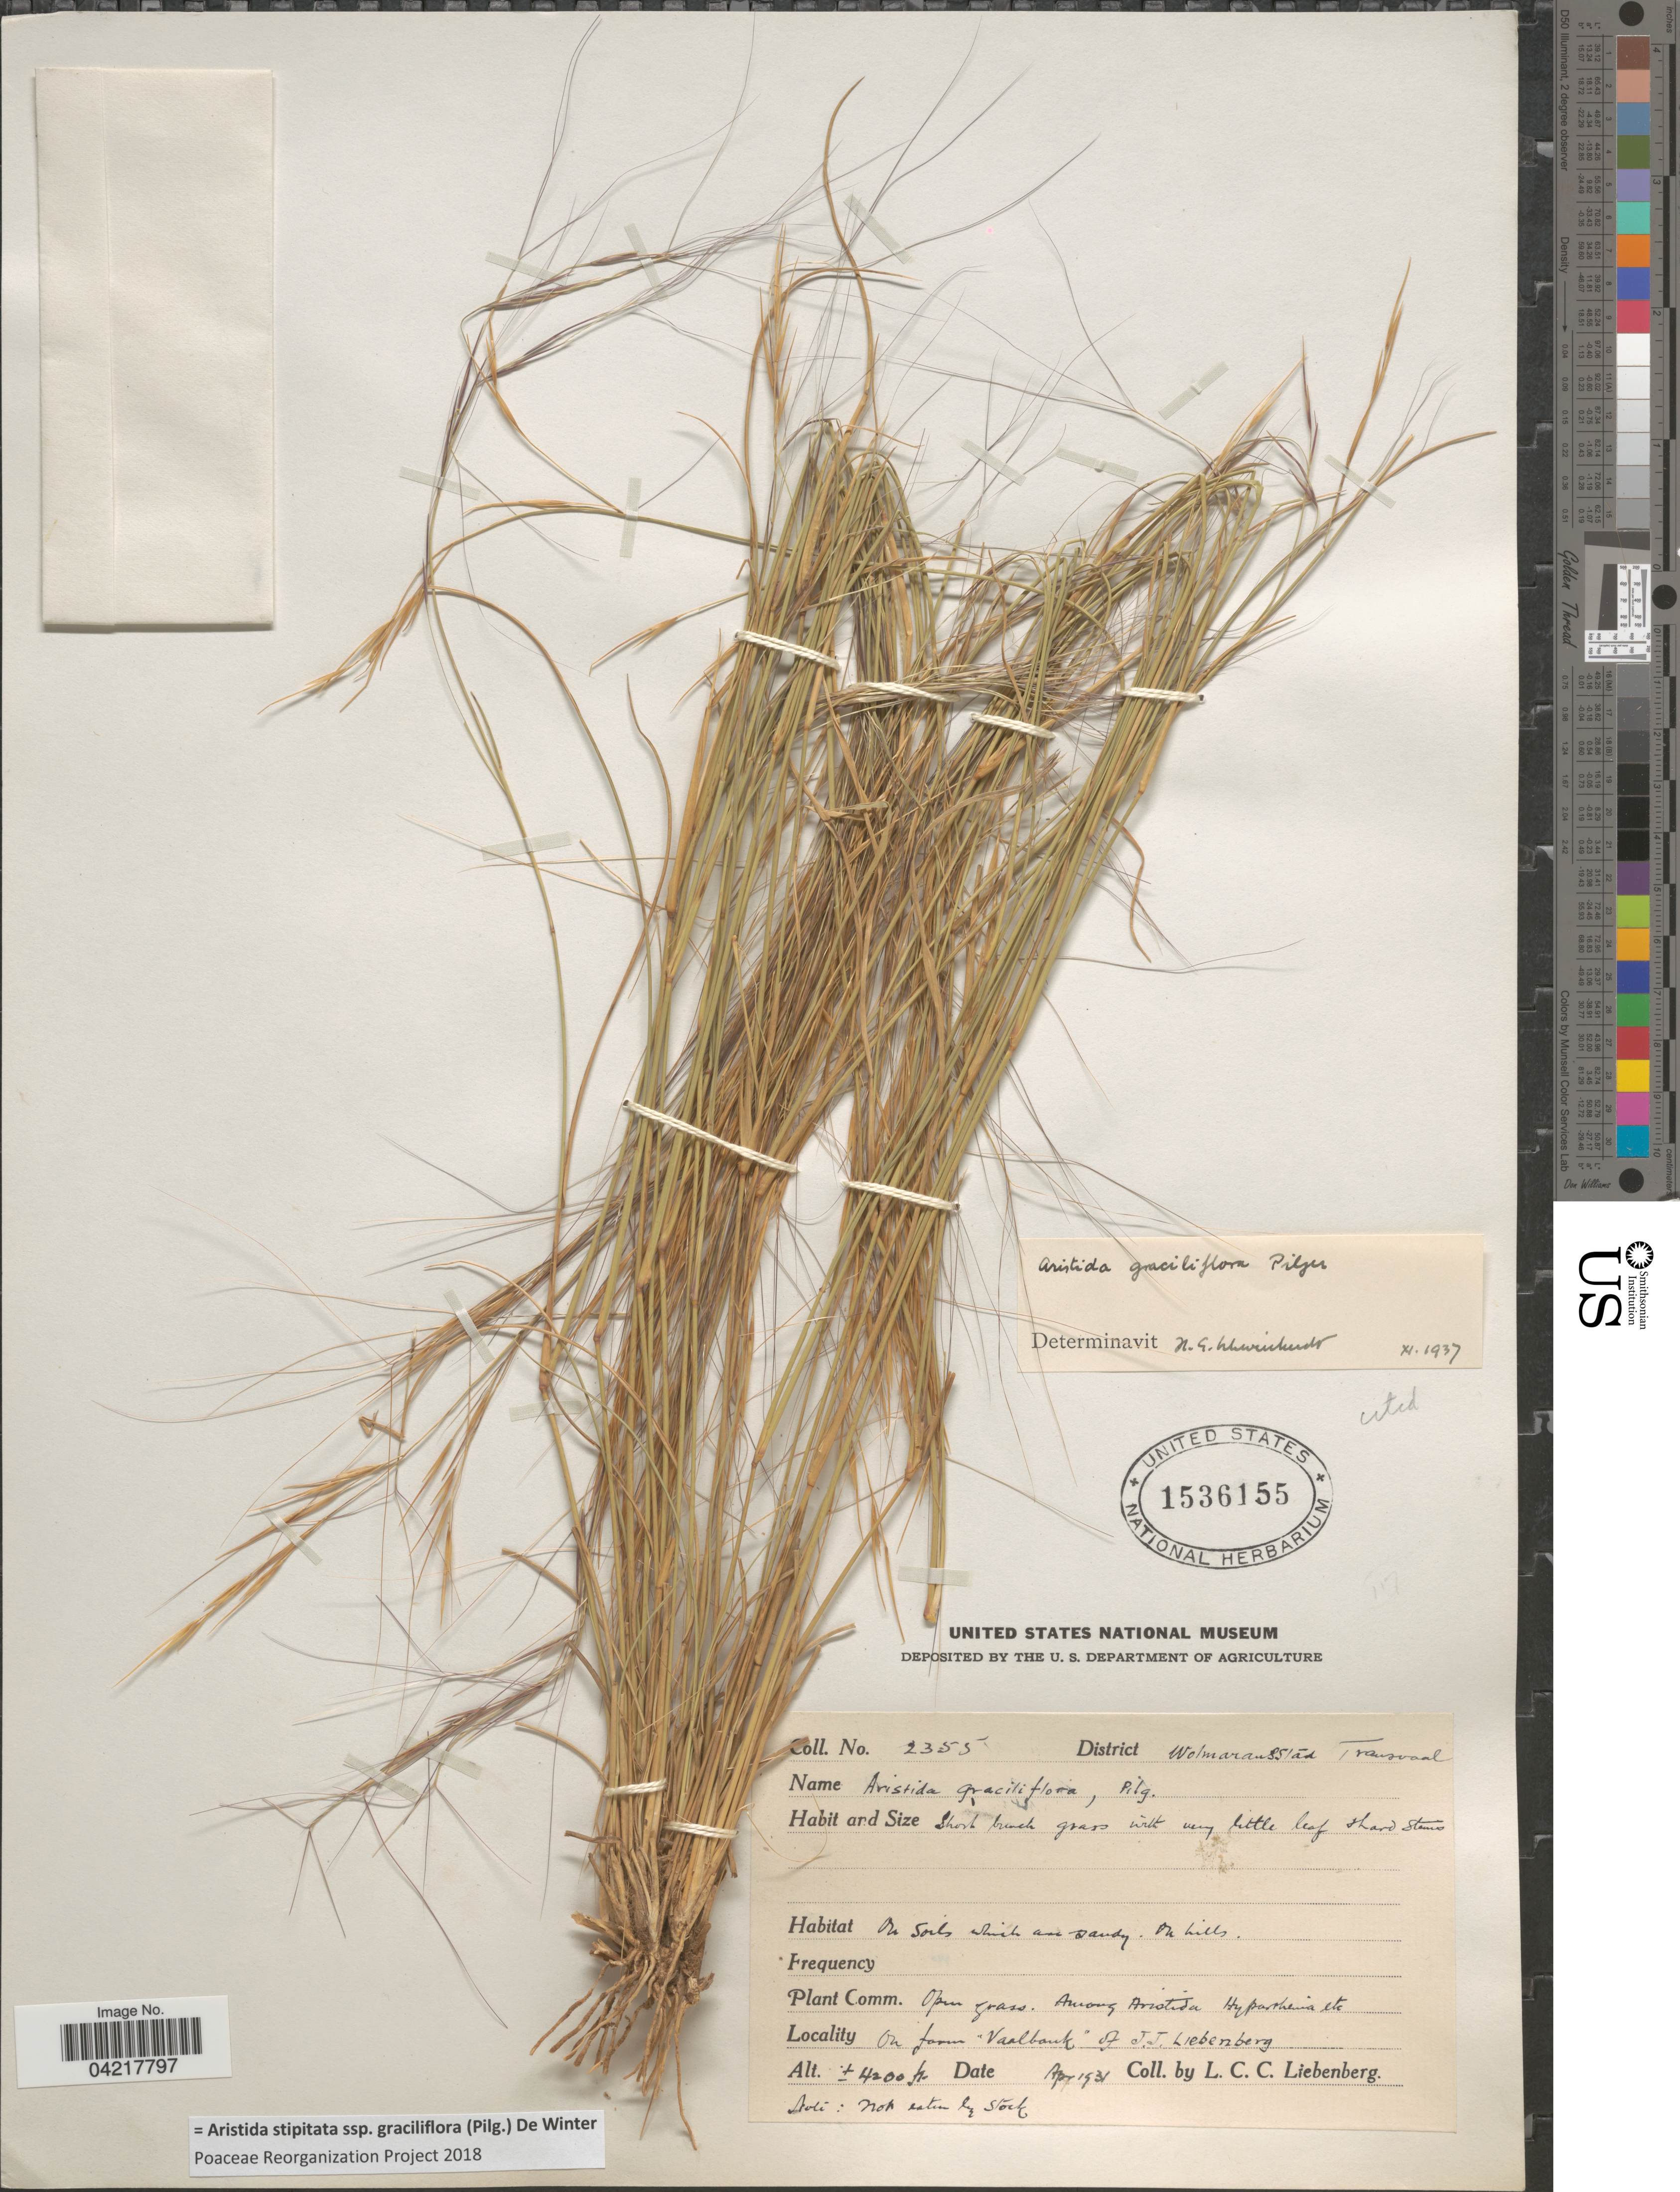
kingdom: Plantae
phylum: Tracheophyta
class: Liliopsida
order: Poales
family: Poaceae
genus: Aristida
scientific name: Aristida stipitata var. graciliflora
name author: (Pilg.) De Winter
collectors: L. Liebenberg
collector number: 2355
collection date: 1931-04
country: South Africa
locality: District Wolmaransstad. Transvaal. On farm "Vaalbank" of J.J. Liebenberg.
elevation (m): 1280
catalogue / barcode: US 1536155